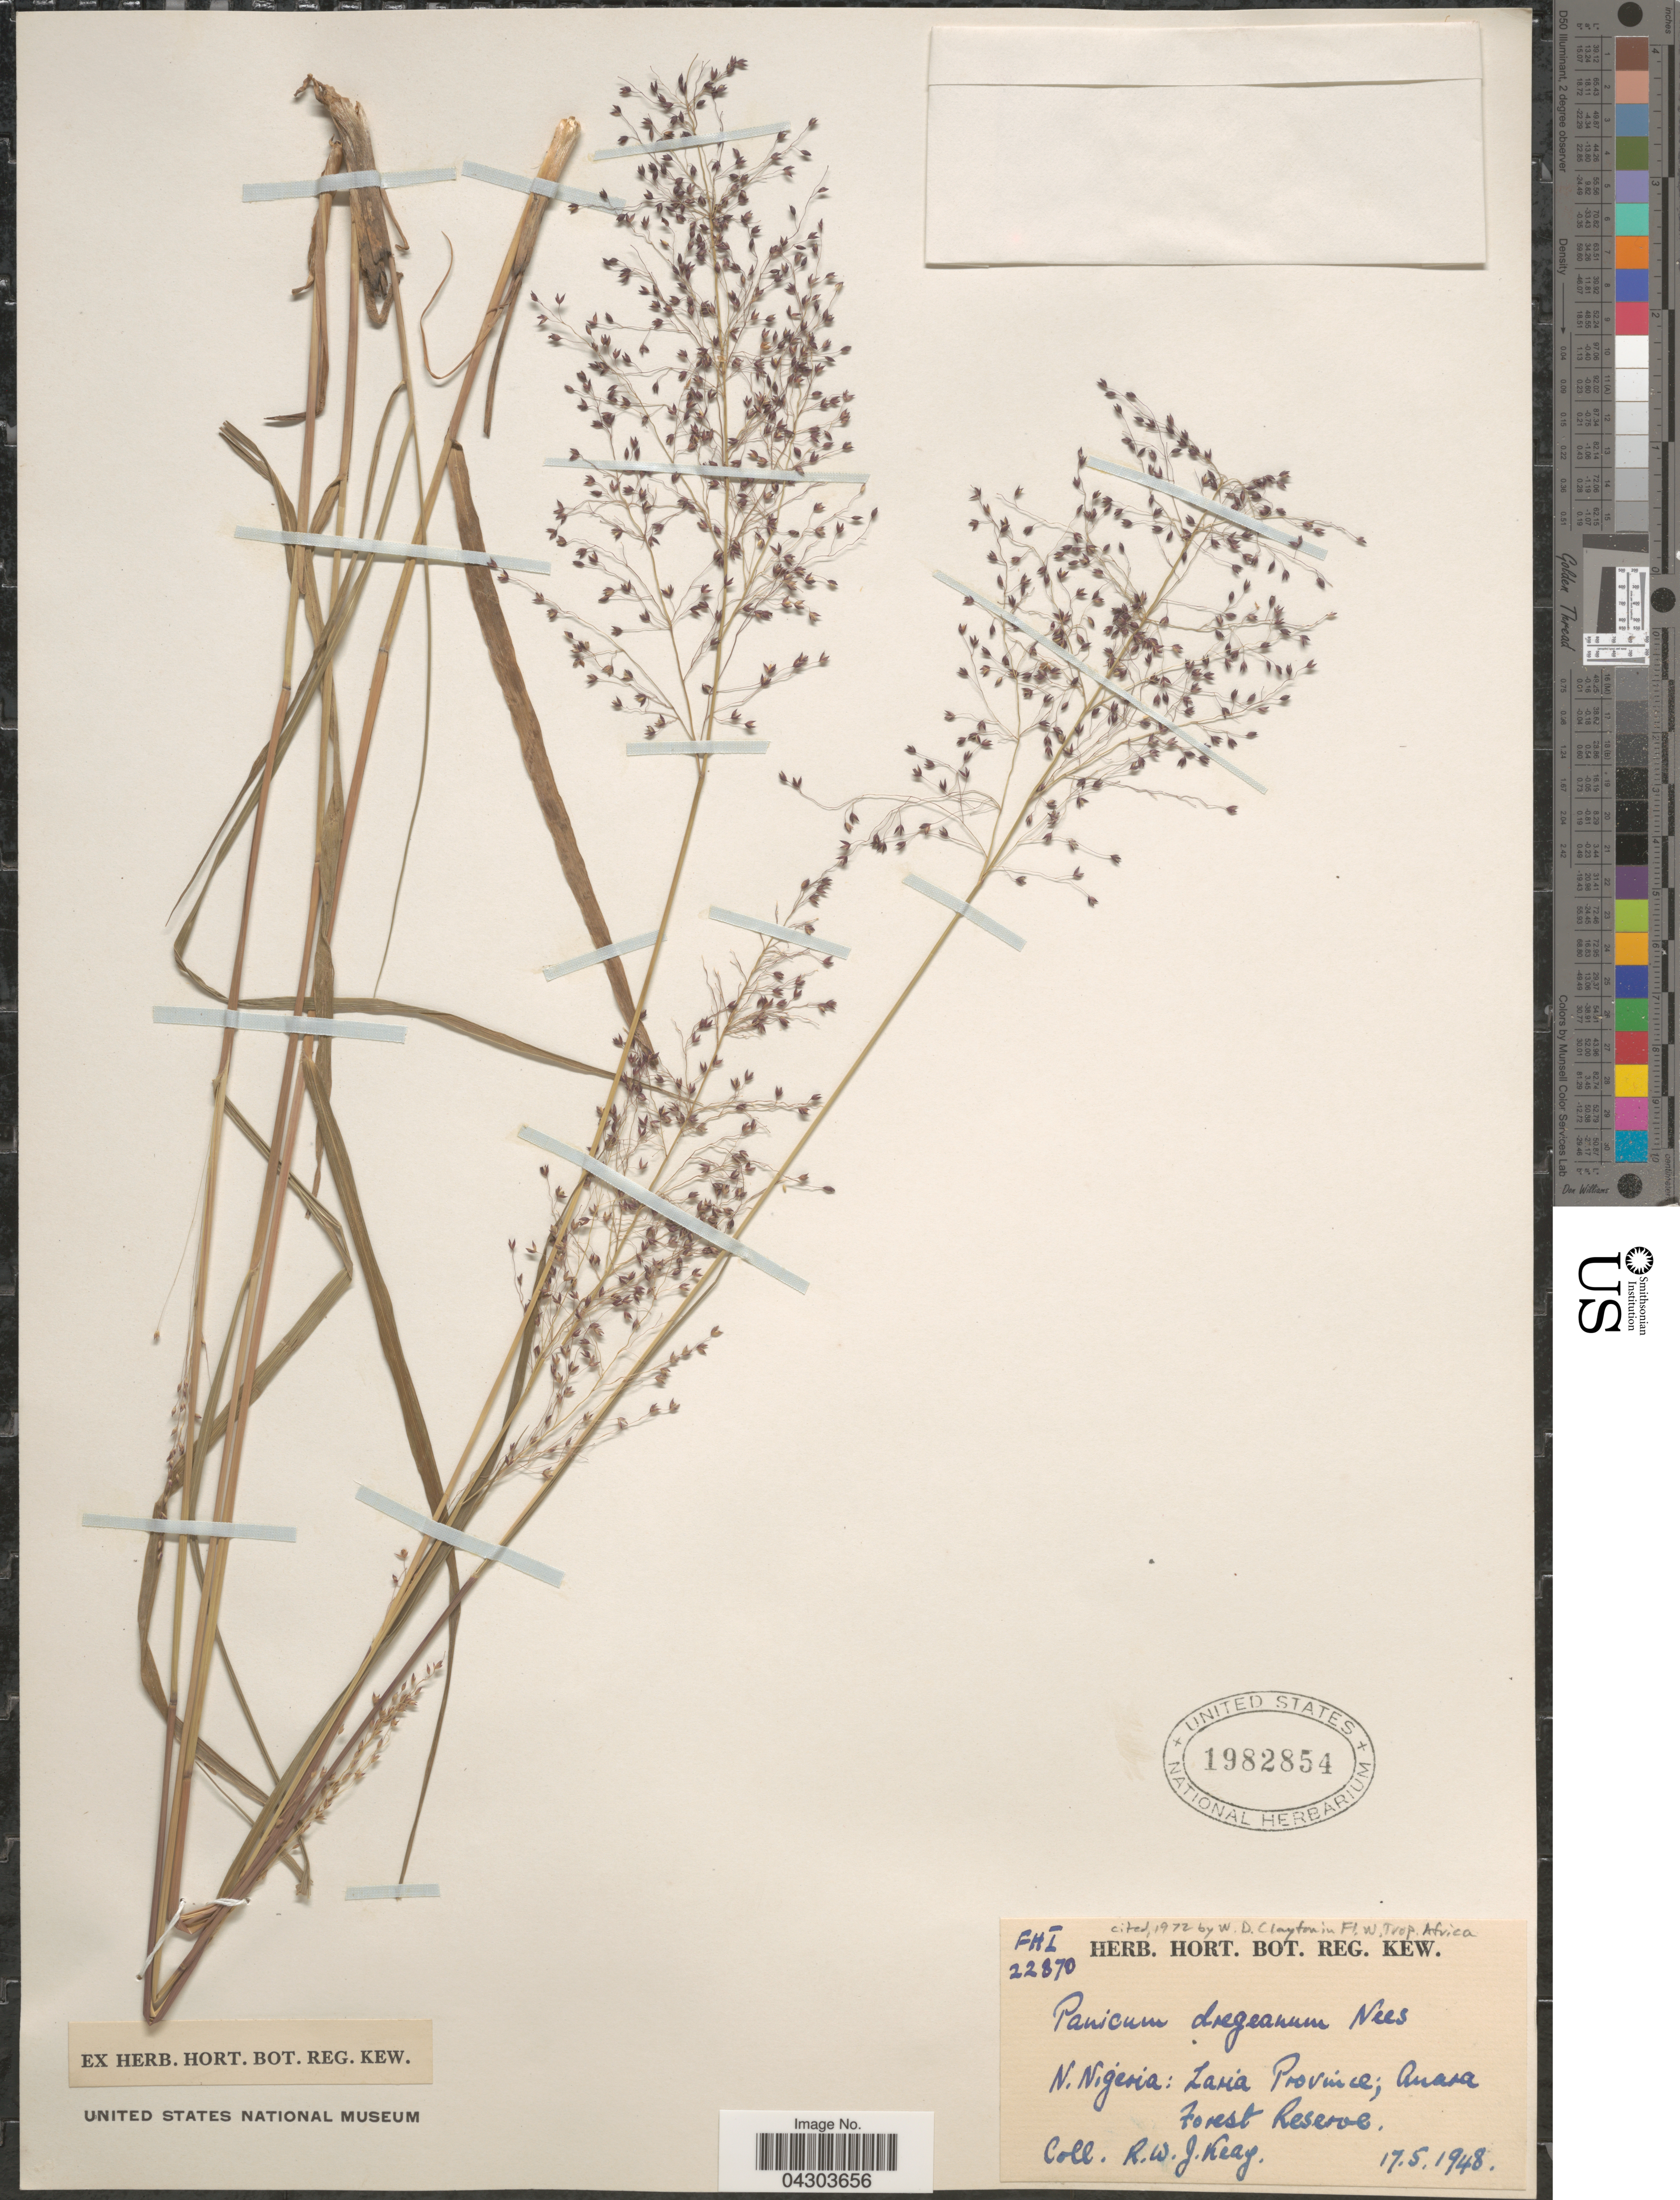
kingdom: Plantae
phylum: Tracheophyta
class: Liliopsida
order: Poales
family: Poaceae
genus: Panicum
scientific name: Panicum dregeanum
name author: Nees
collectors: R. W. Keay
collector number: FHI22870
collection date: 1948-05-17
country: Nigeria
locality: N. Nigeria: Zaria Province; Anara Forest Reserve.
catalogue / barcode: US 1982854